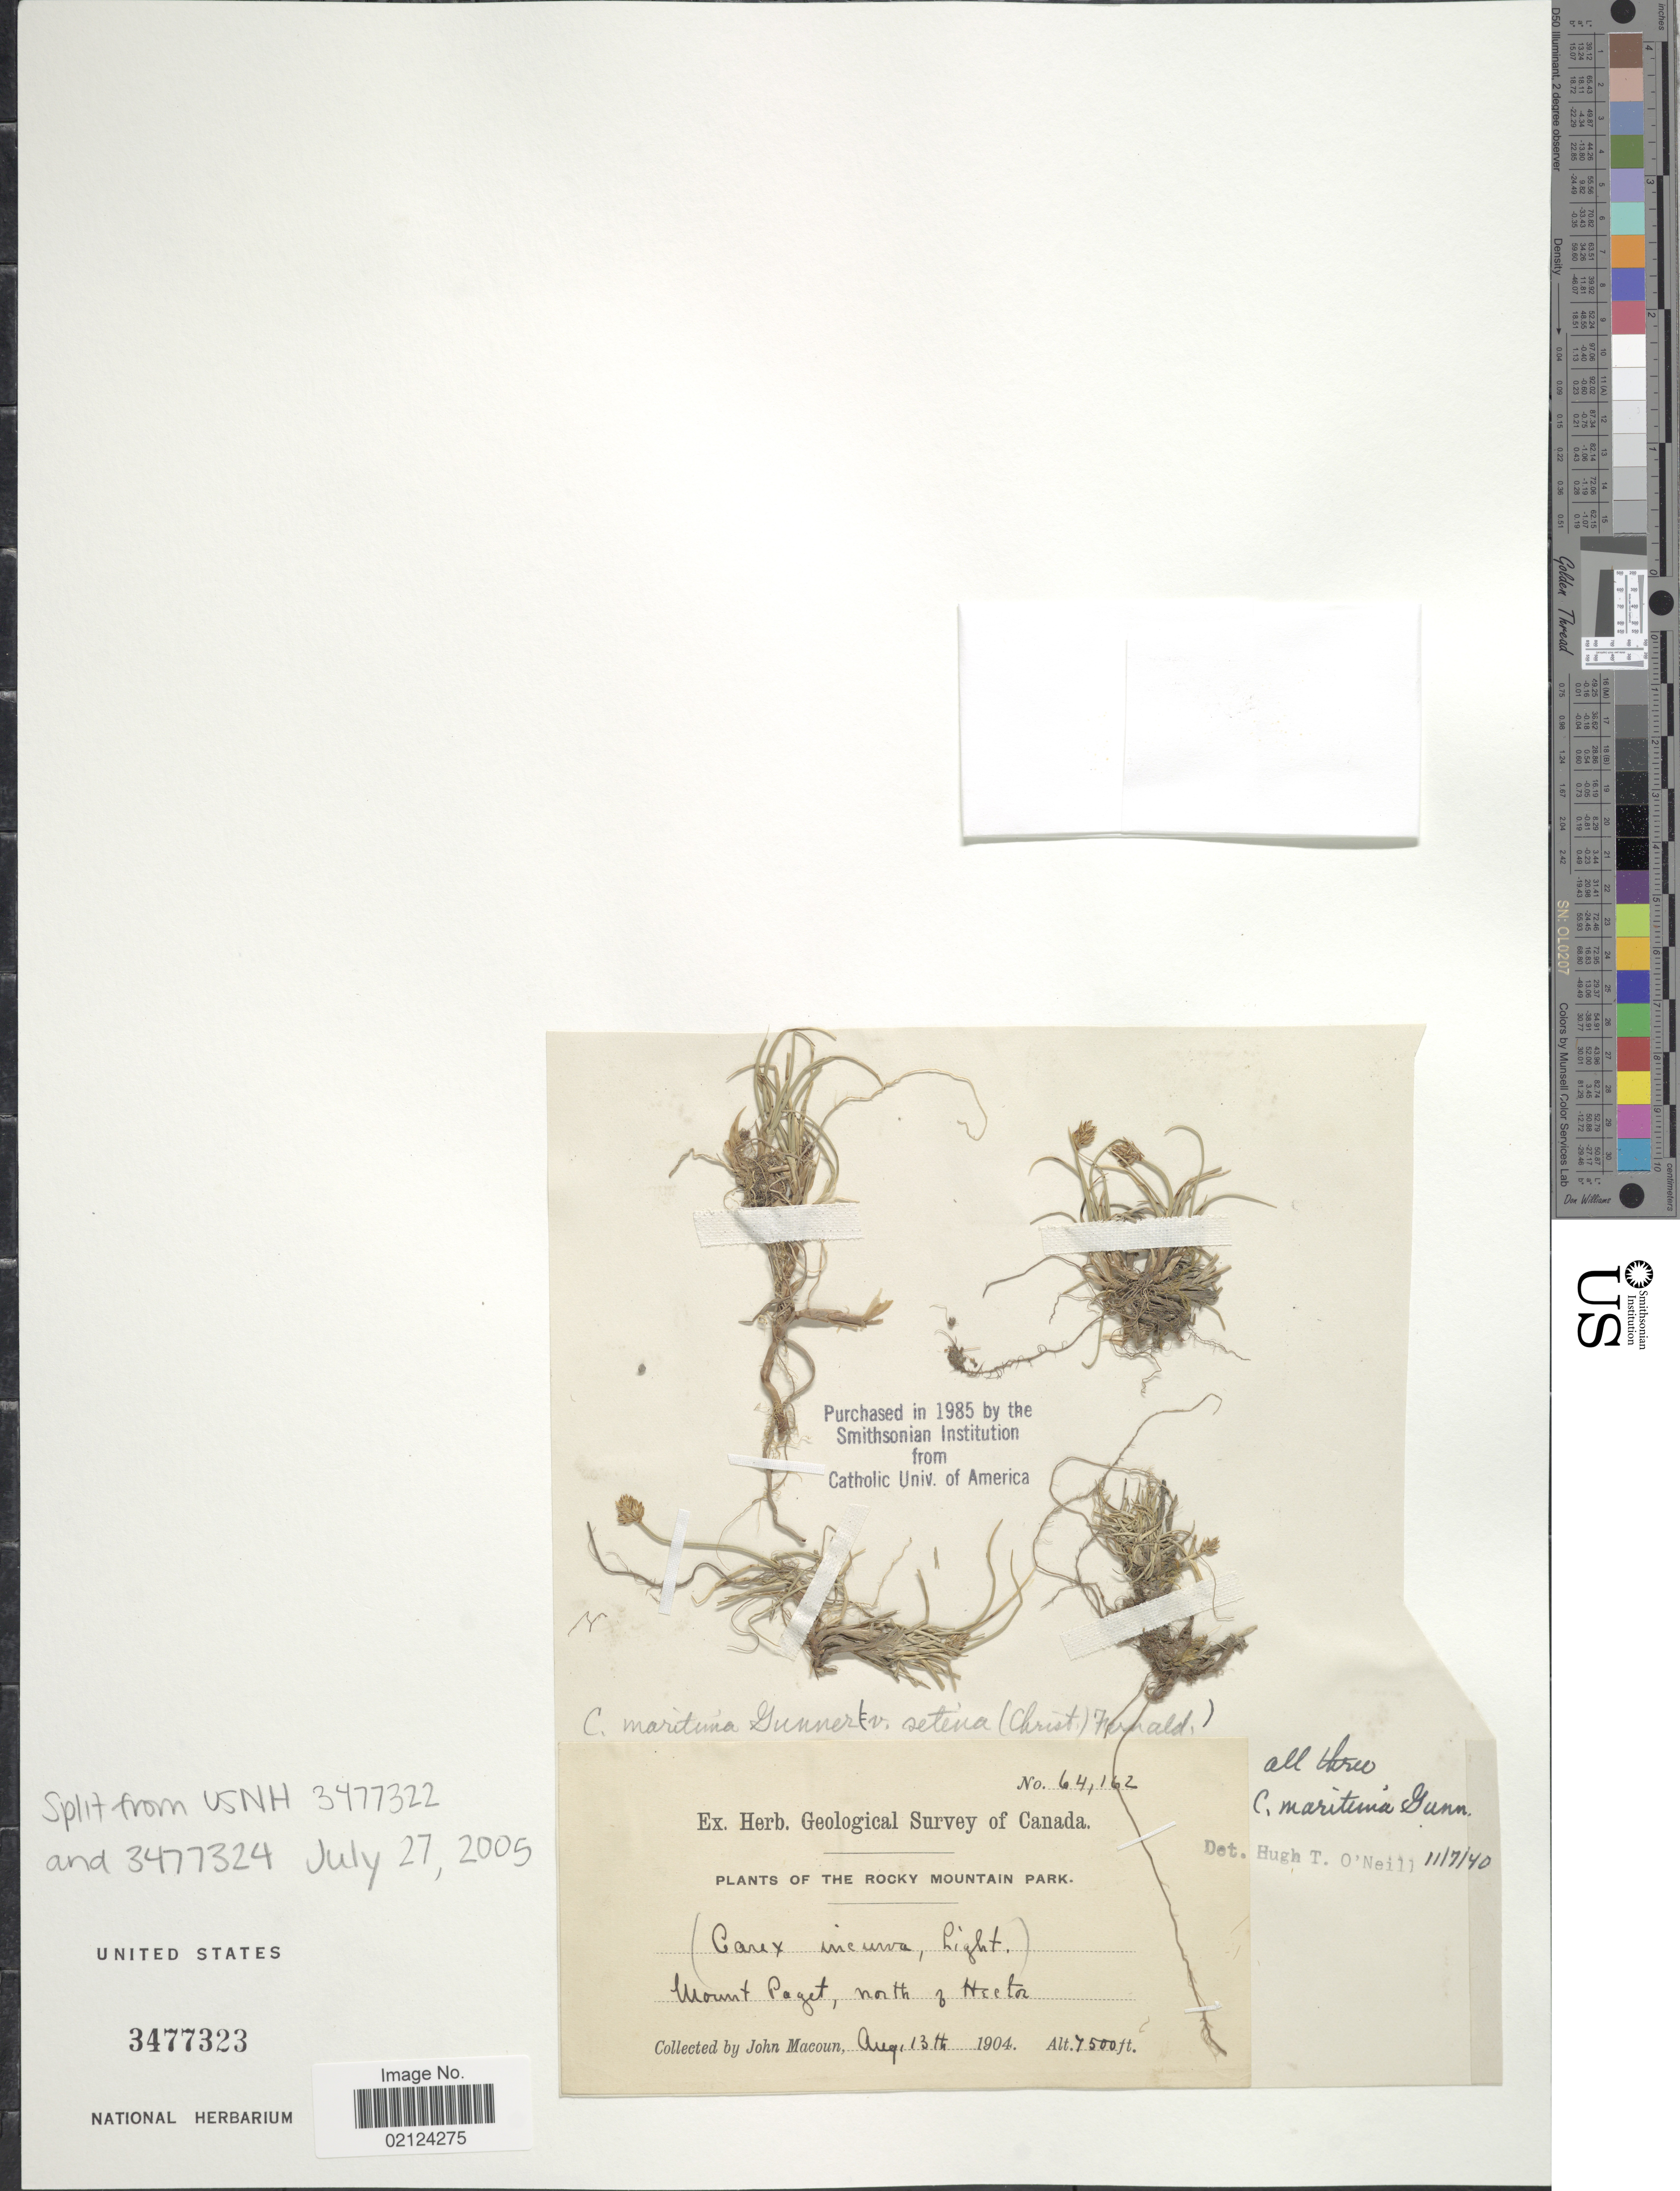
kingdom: Plantae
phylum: Tracheophyta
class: Liliopsida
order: Poales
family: Cyperaceae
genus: Carex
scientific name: Carex maritima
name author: Gunnerus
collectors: J. Macoun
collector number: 64162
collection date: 1904-08-13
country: Canada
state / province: British Columbia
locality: Rocky Mountain Park, Mount Paget, north of Hector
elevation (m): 2286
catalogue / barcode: US 3477323